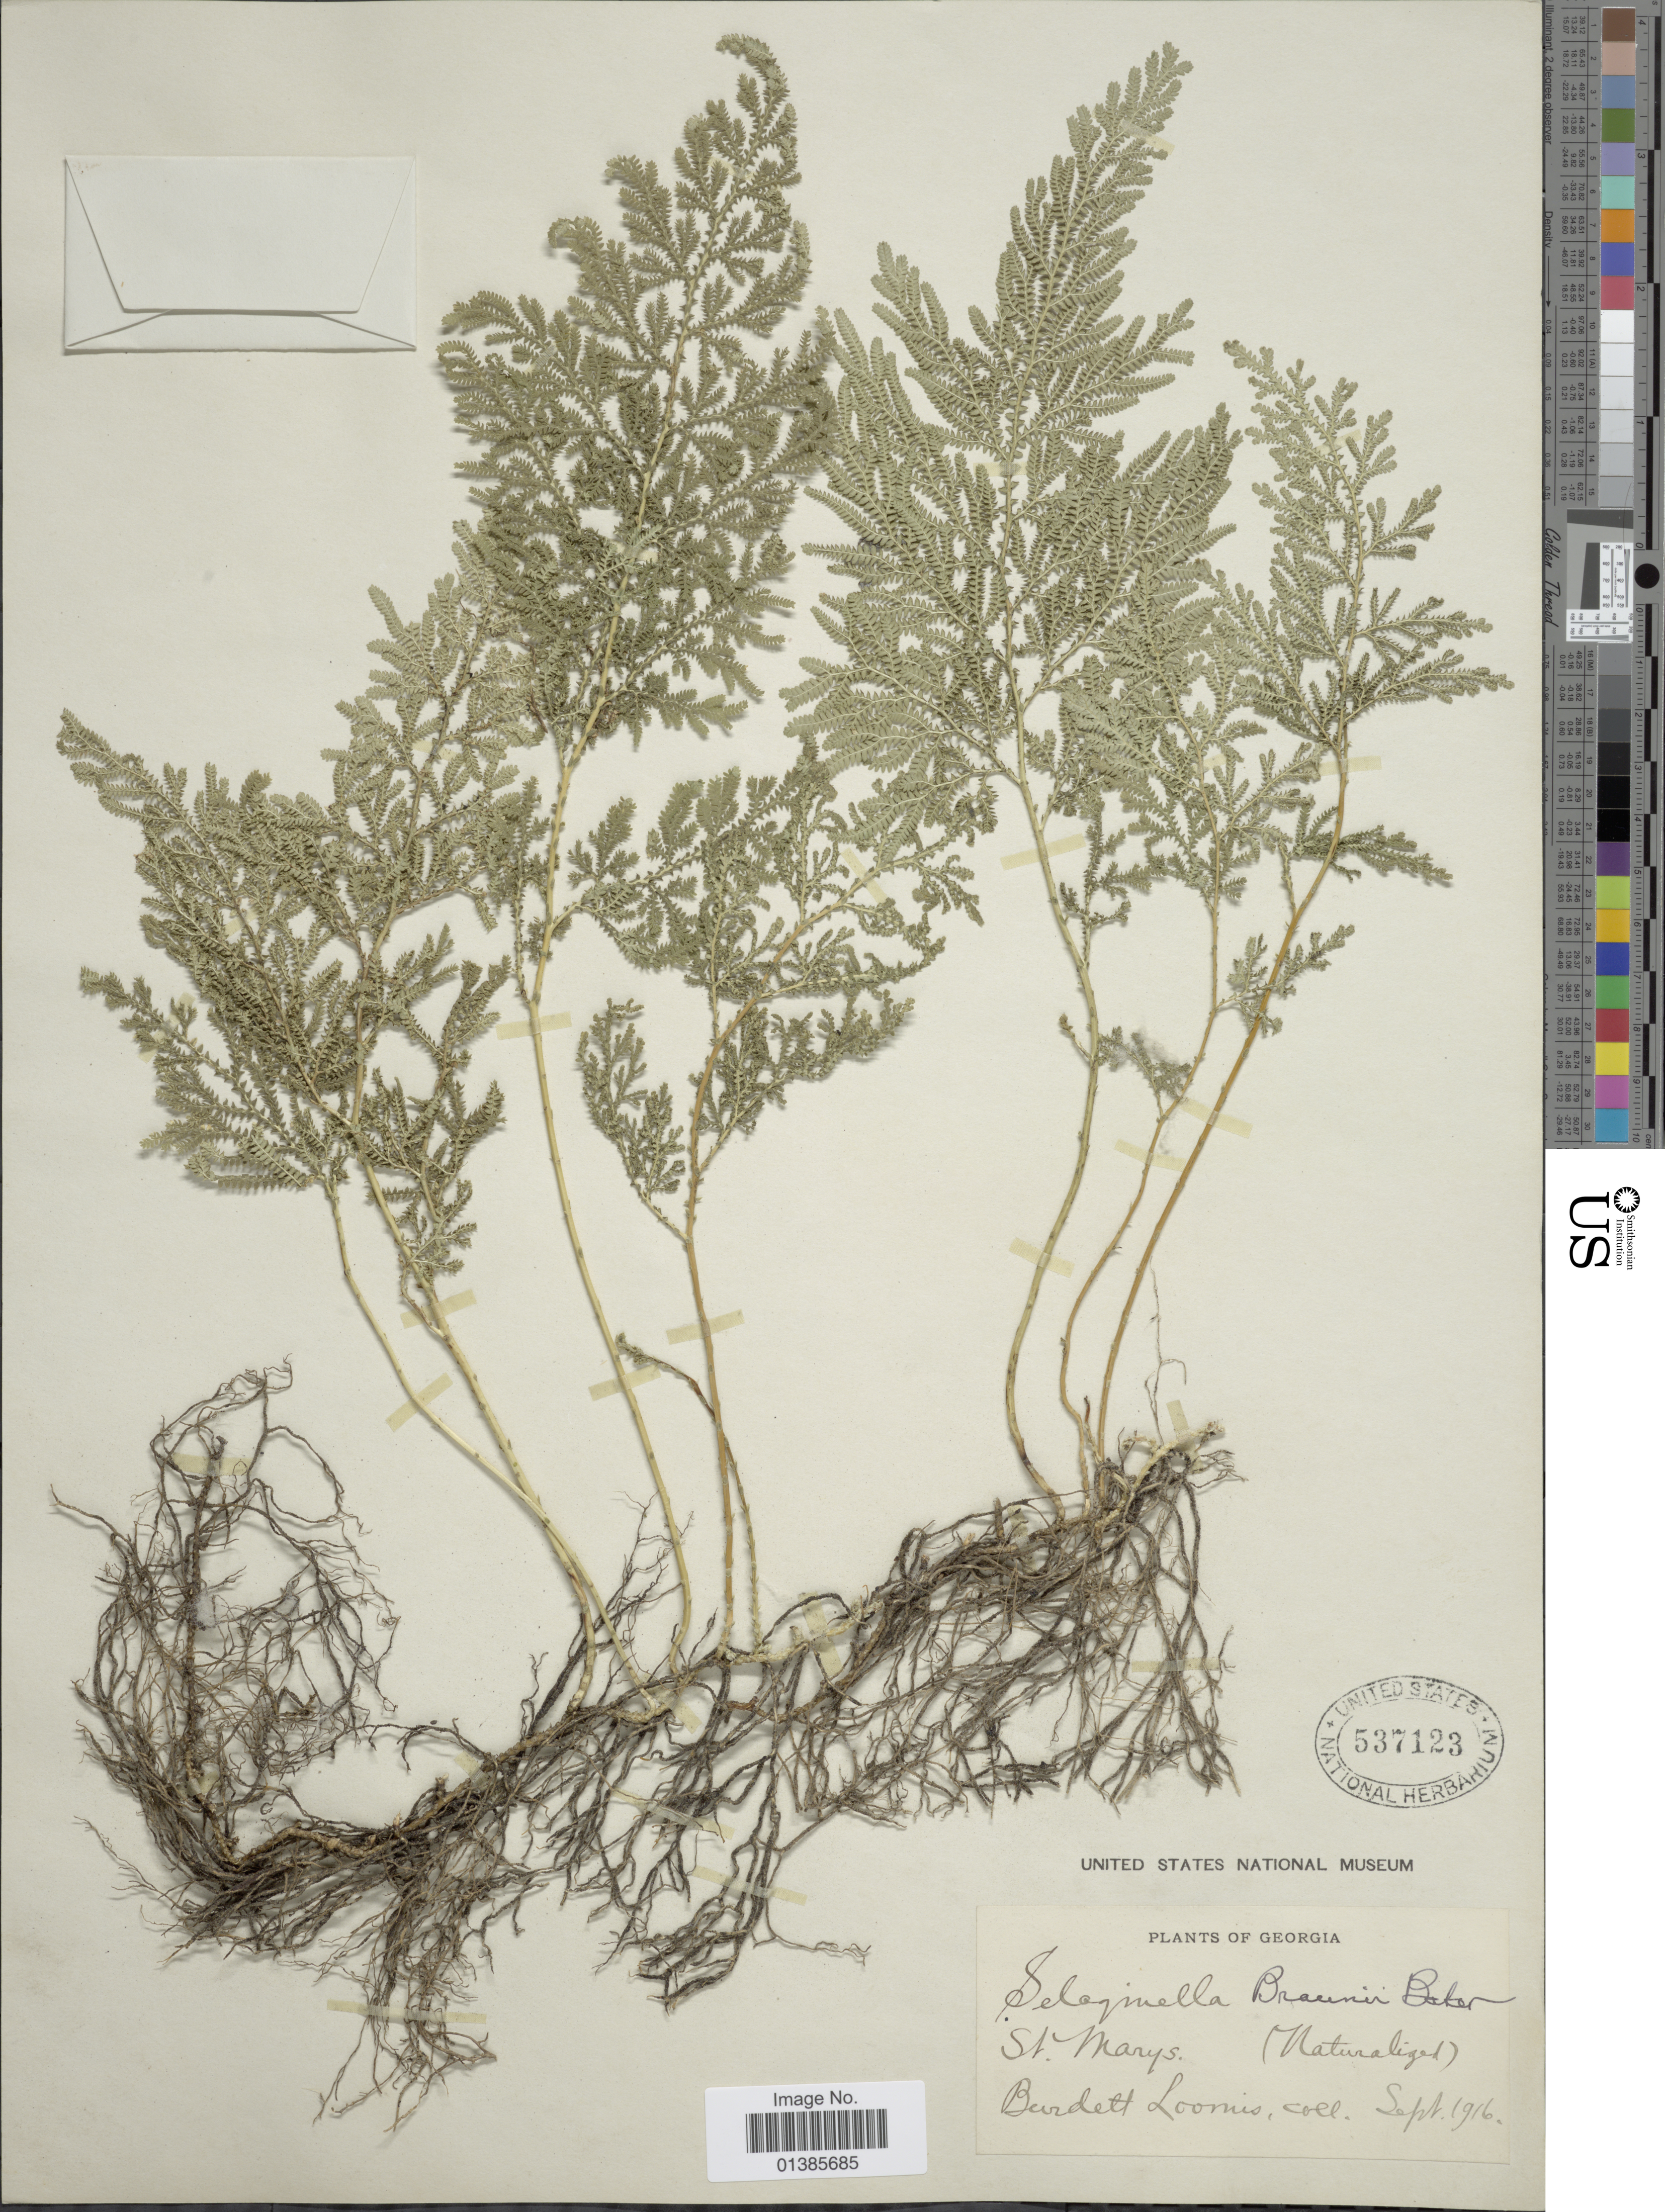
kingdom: Plantae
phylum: Tracheophyta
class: Lycopodiopsida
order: Selaginellales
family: Selaginellaceae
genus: Selaginella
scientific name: Selaginella braunii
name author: Baker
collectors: B. Loomis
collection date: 1916-09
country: United States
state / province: Georgia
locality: St. Marys.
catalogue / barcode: US 537123